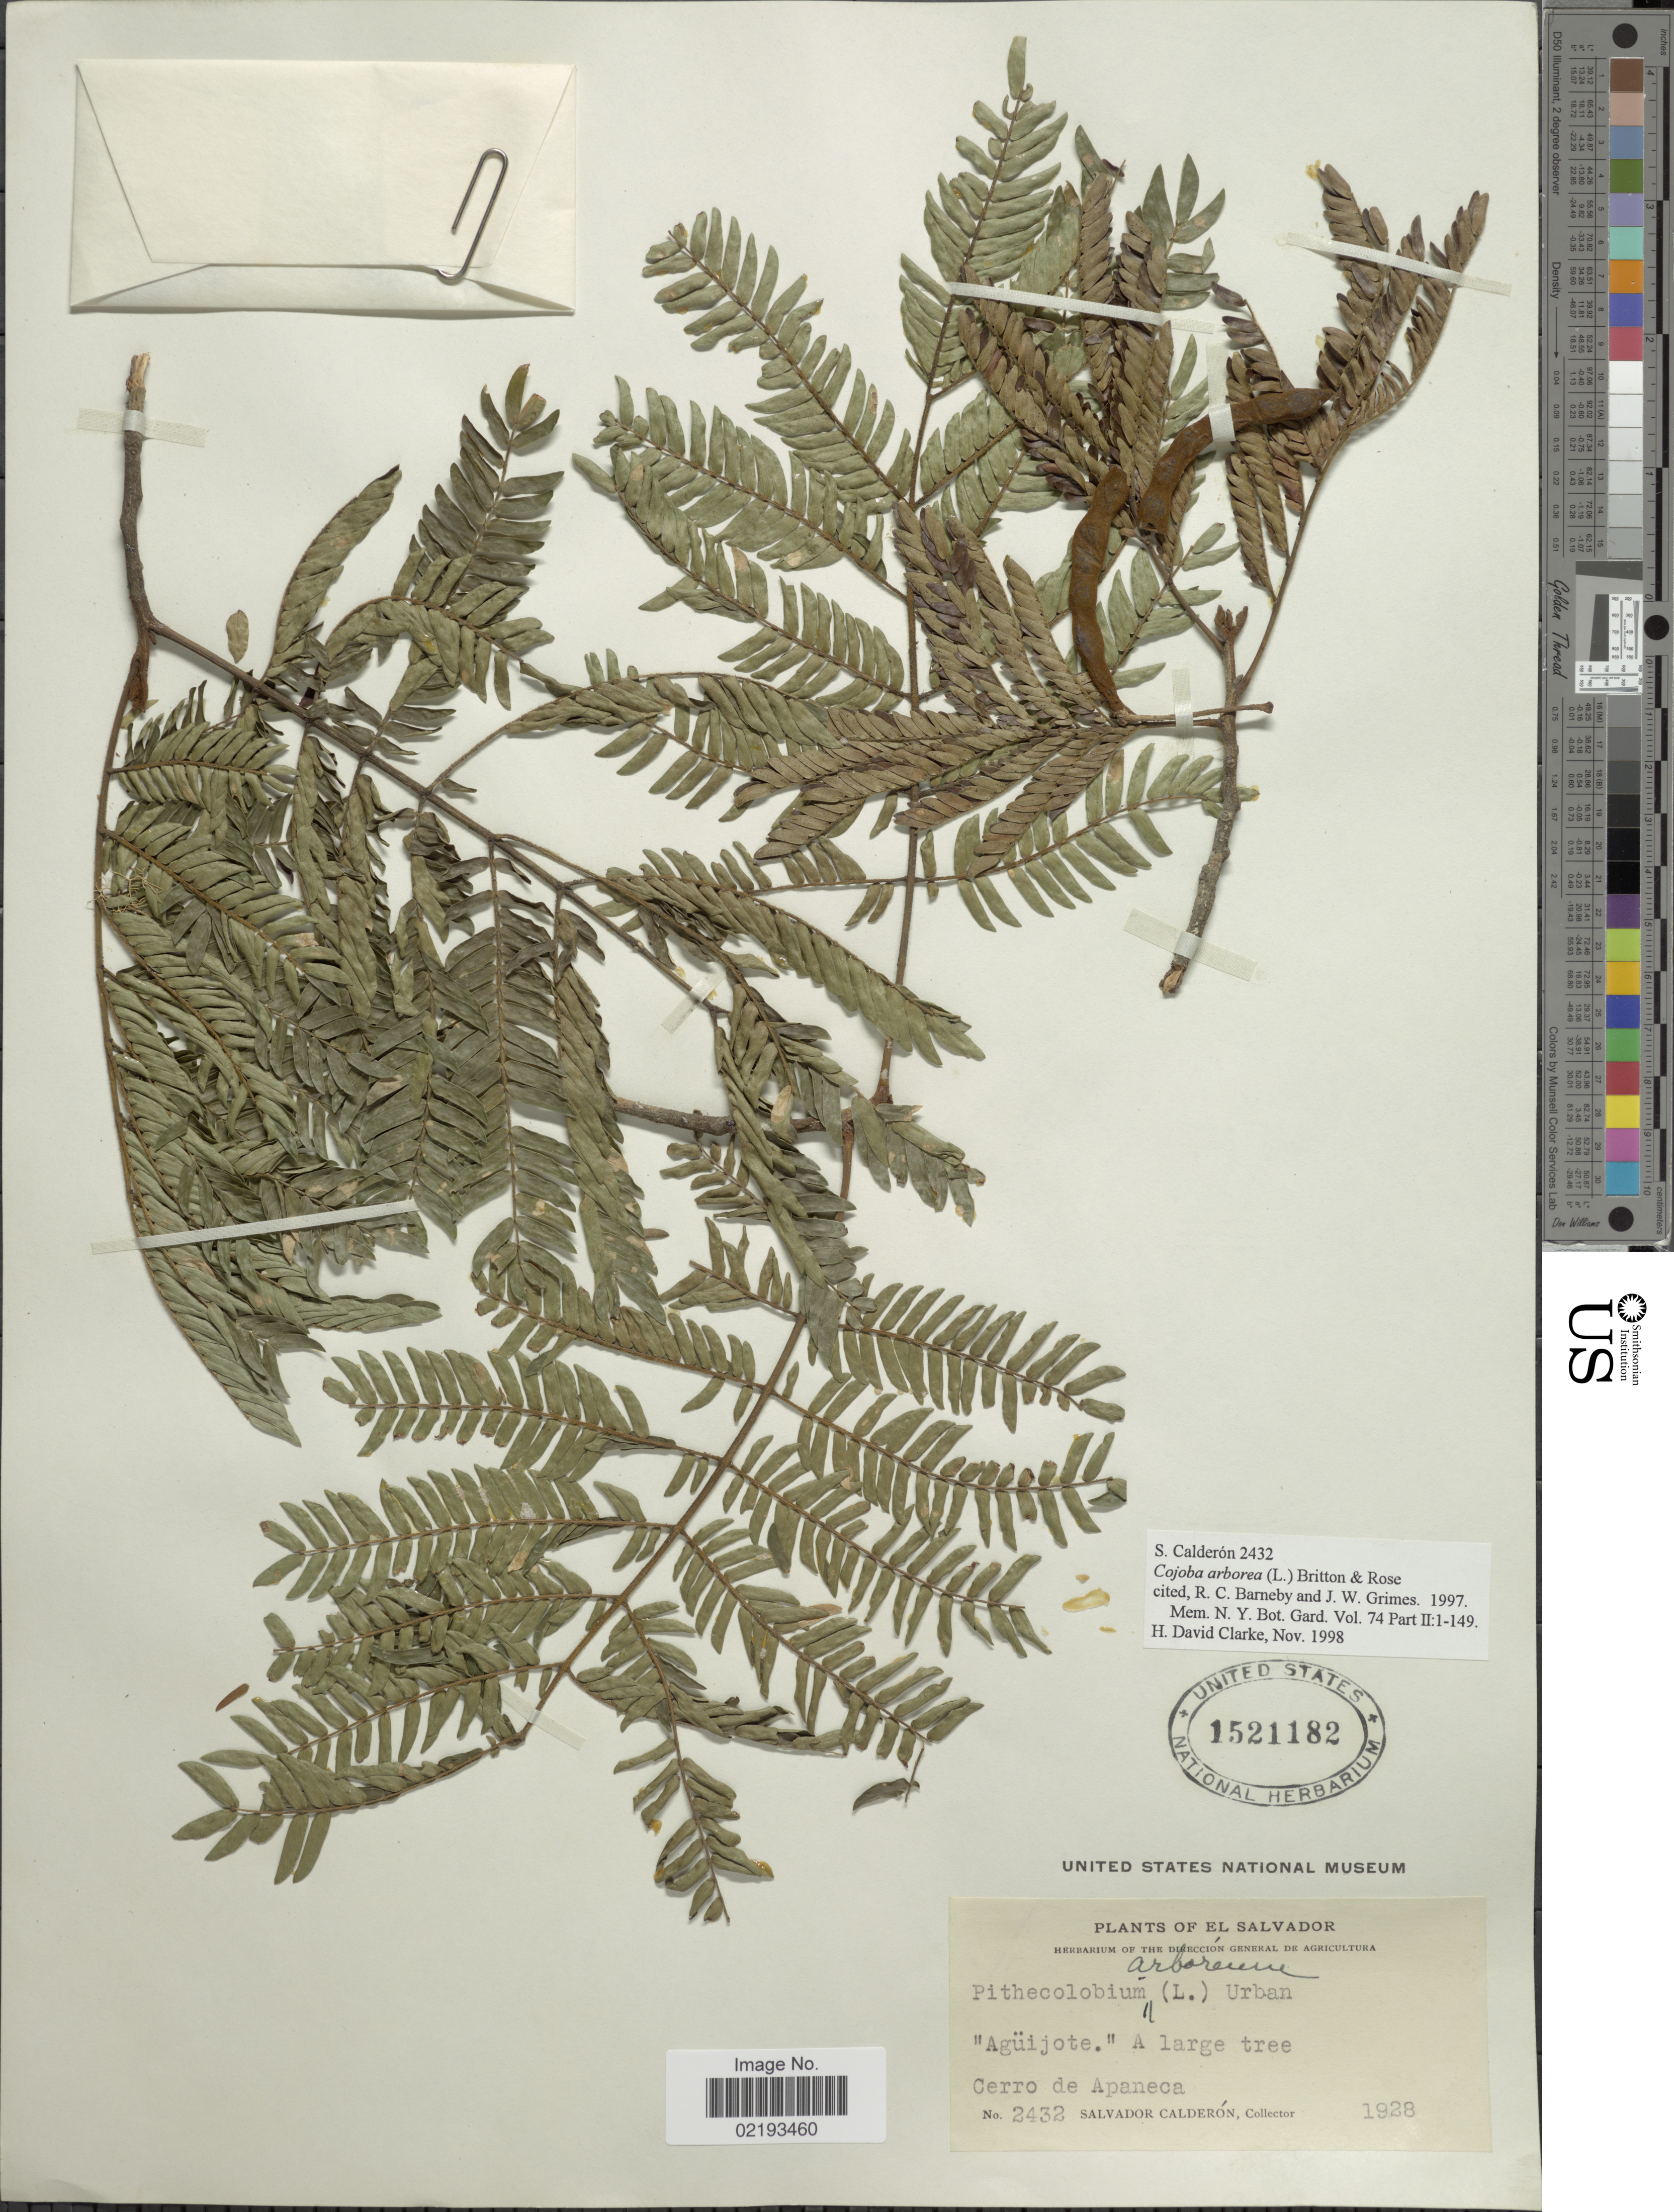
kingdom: Plantae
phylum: Tracheophyta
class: Magnoliopsida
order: Fabales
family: Fabaceae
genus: Cojoba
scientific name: Cojoba arborea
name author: (L.) Britton & Rose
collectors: S. Calderón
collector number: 2432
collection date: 1928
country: El Salvador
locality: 'Agüijote' Cerro de Apaneca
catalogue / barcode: US 1521182